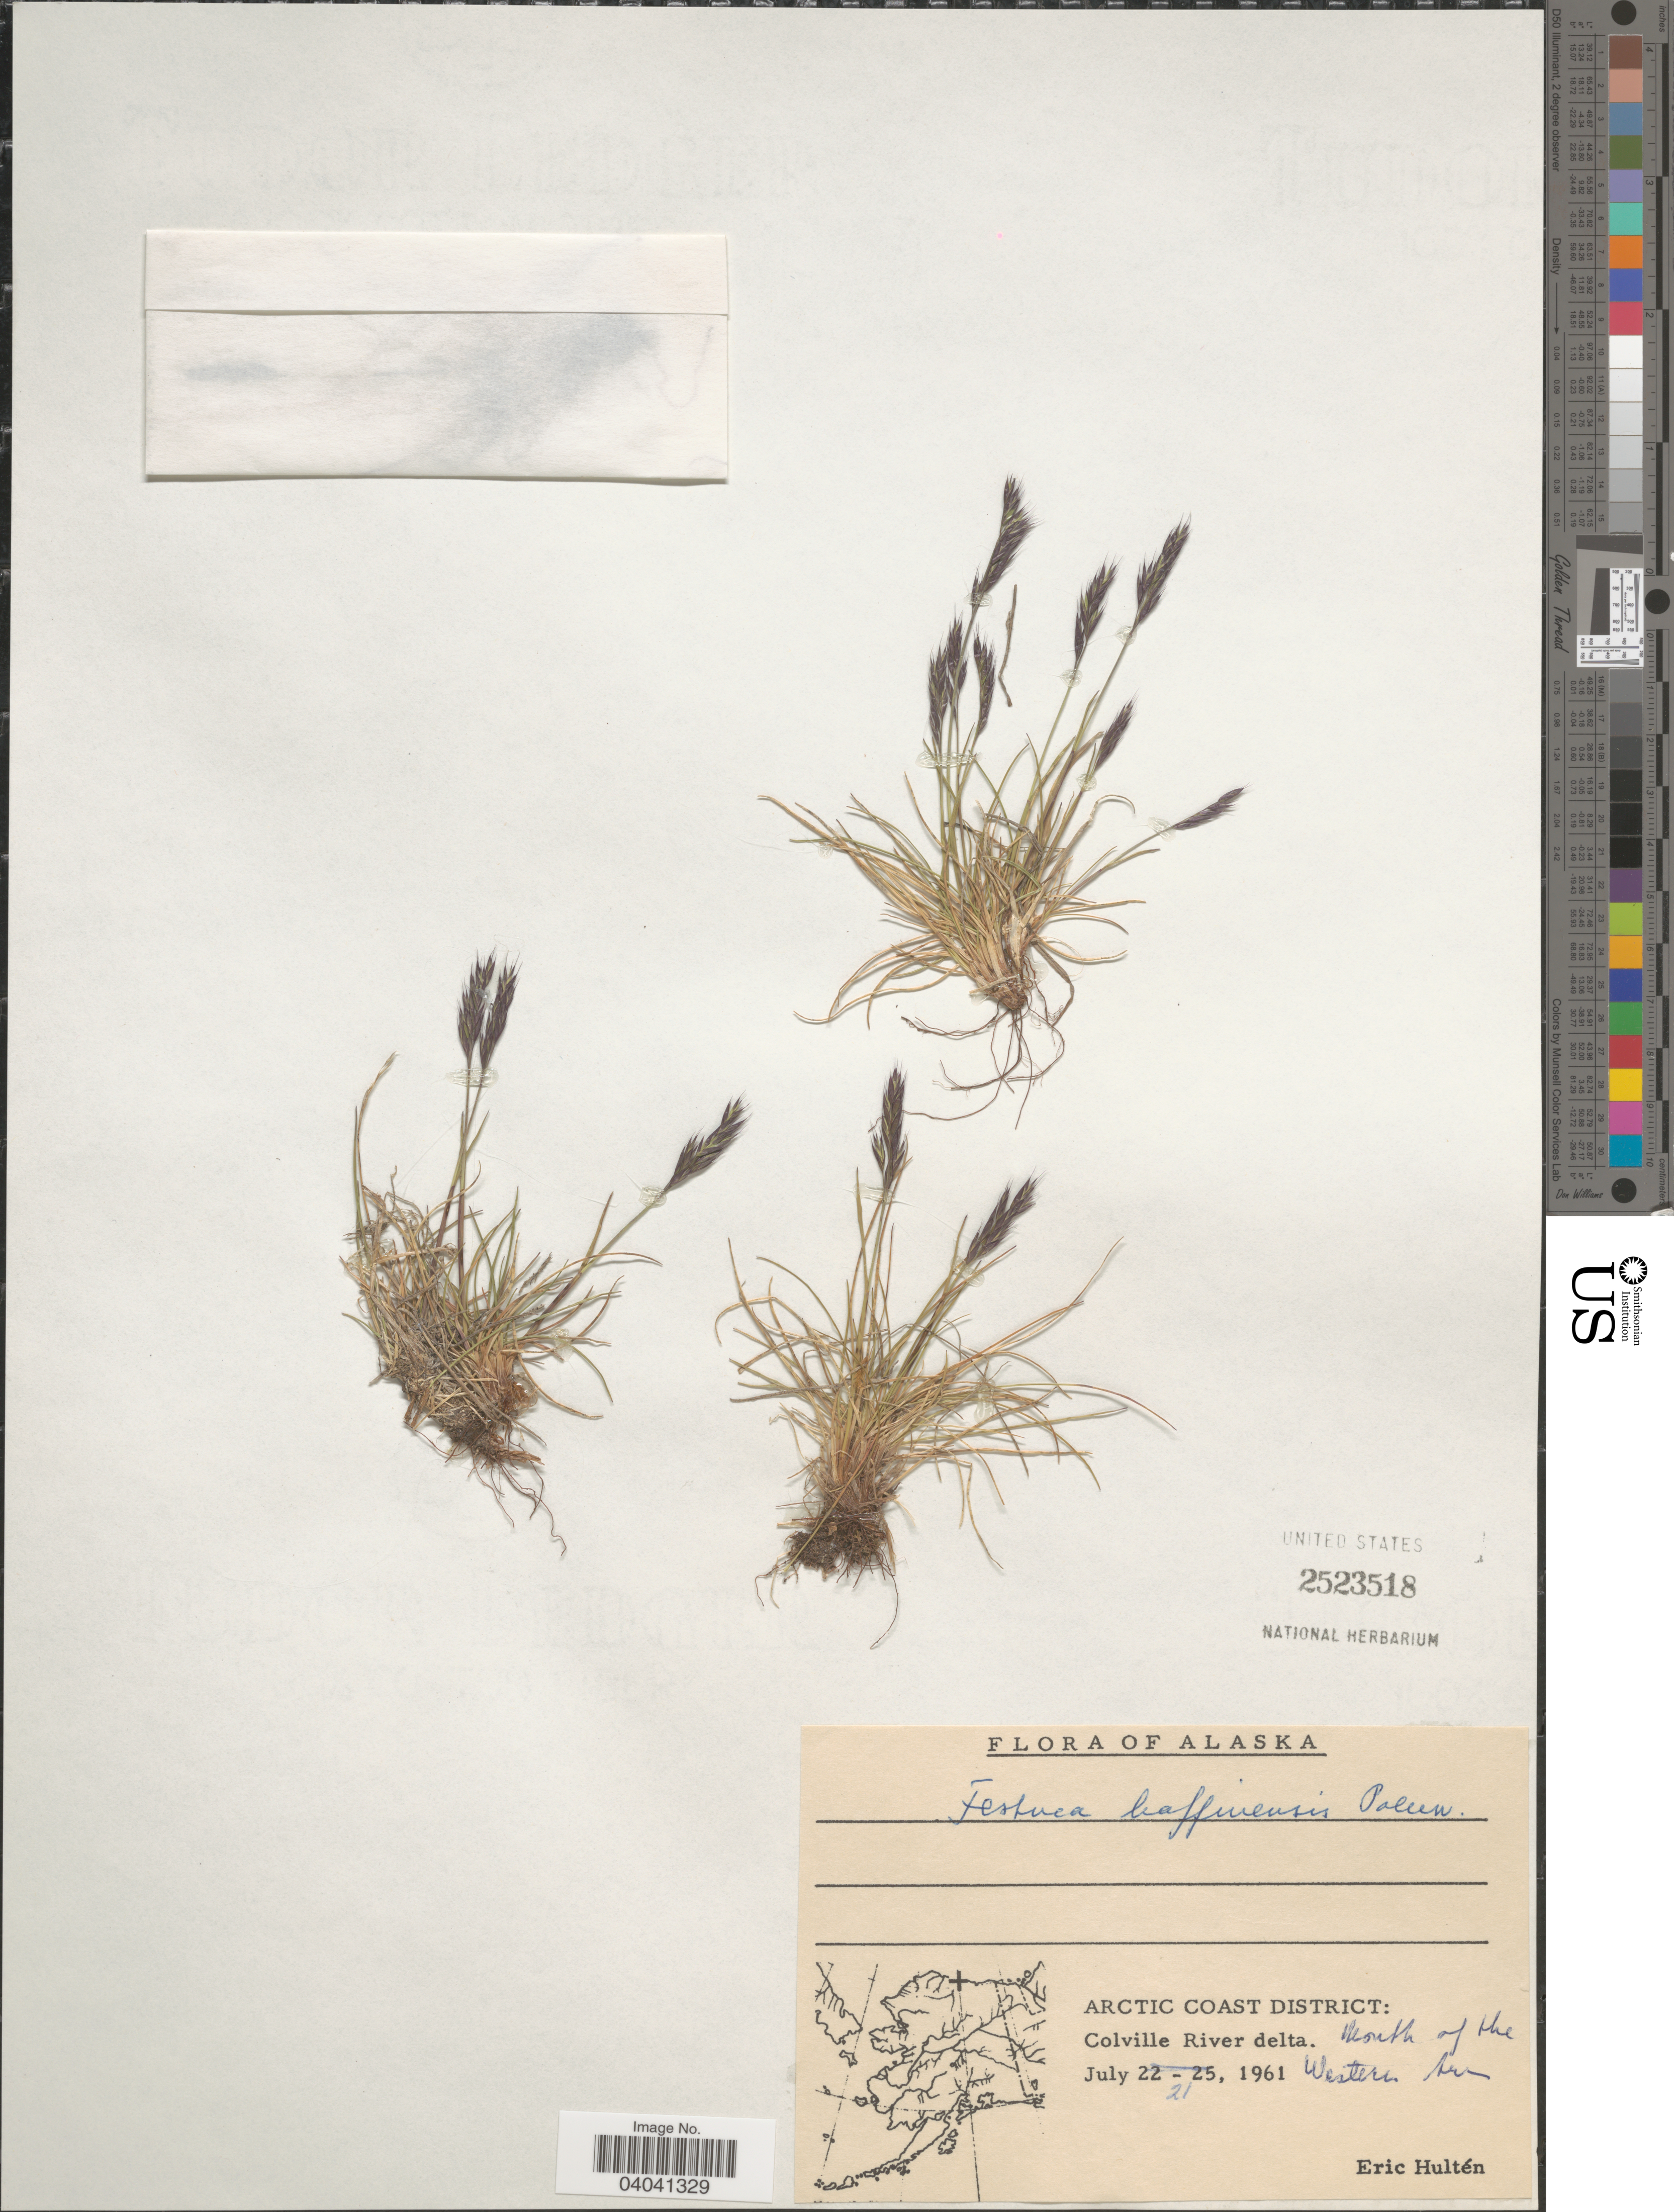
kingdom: Plantae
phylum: Tracheophyta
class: Liliopsida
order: Poales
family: Poaceae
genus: Festuca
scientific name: Festuca baffinensis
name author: Polunin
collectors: E. G. Hultén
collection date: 1961-07-21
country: United States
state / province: Alaska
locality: Arctic Coast District: Colville River delta. Mouth of the Western Arm.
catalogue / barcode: US 2523518